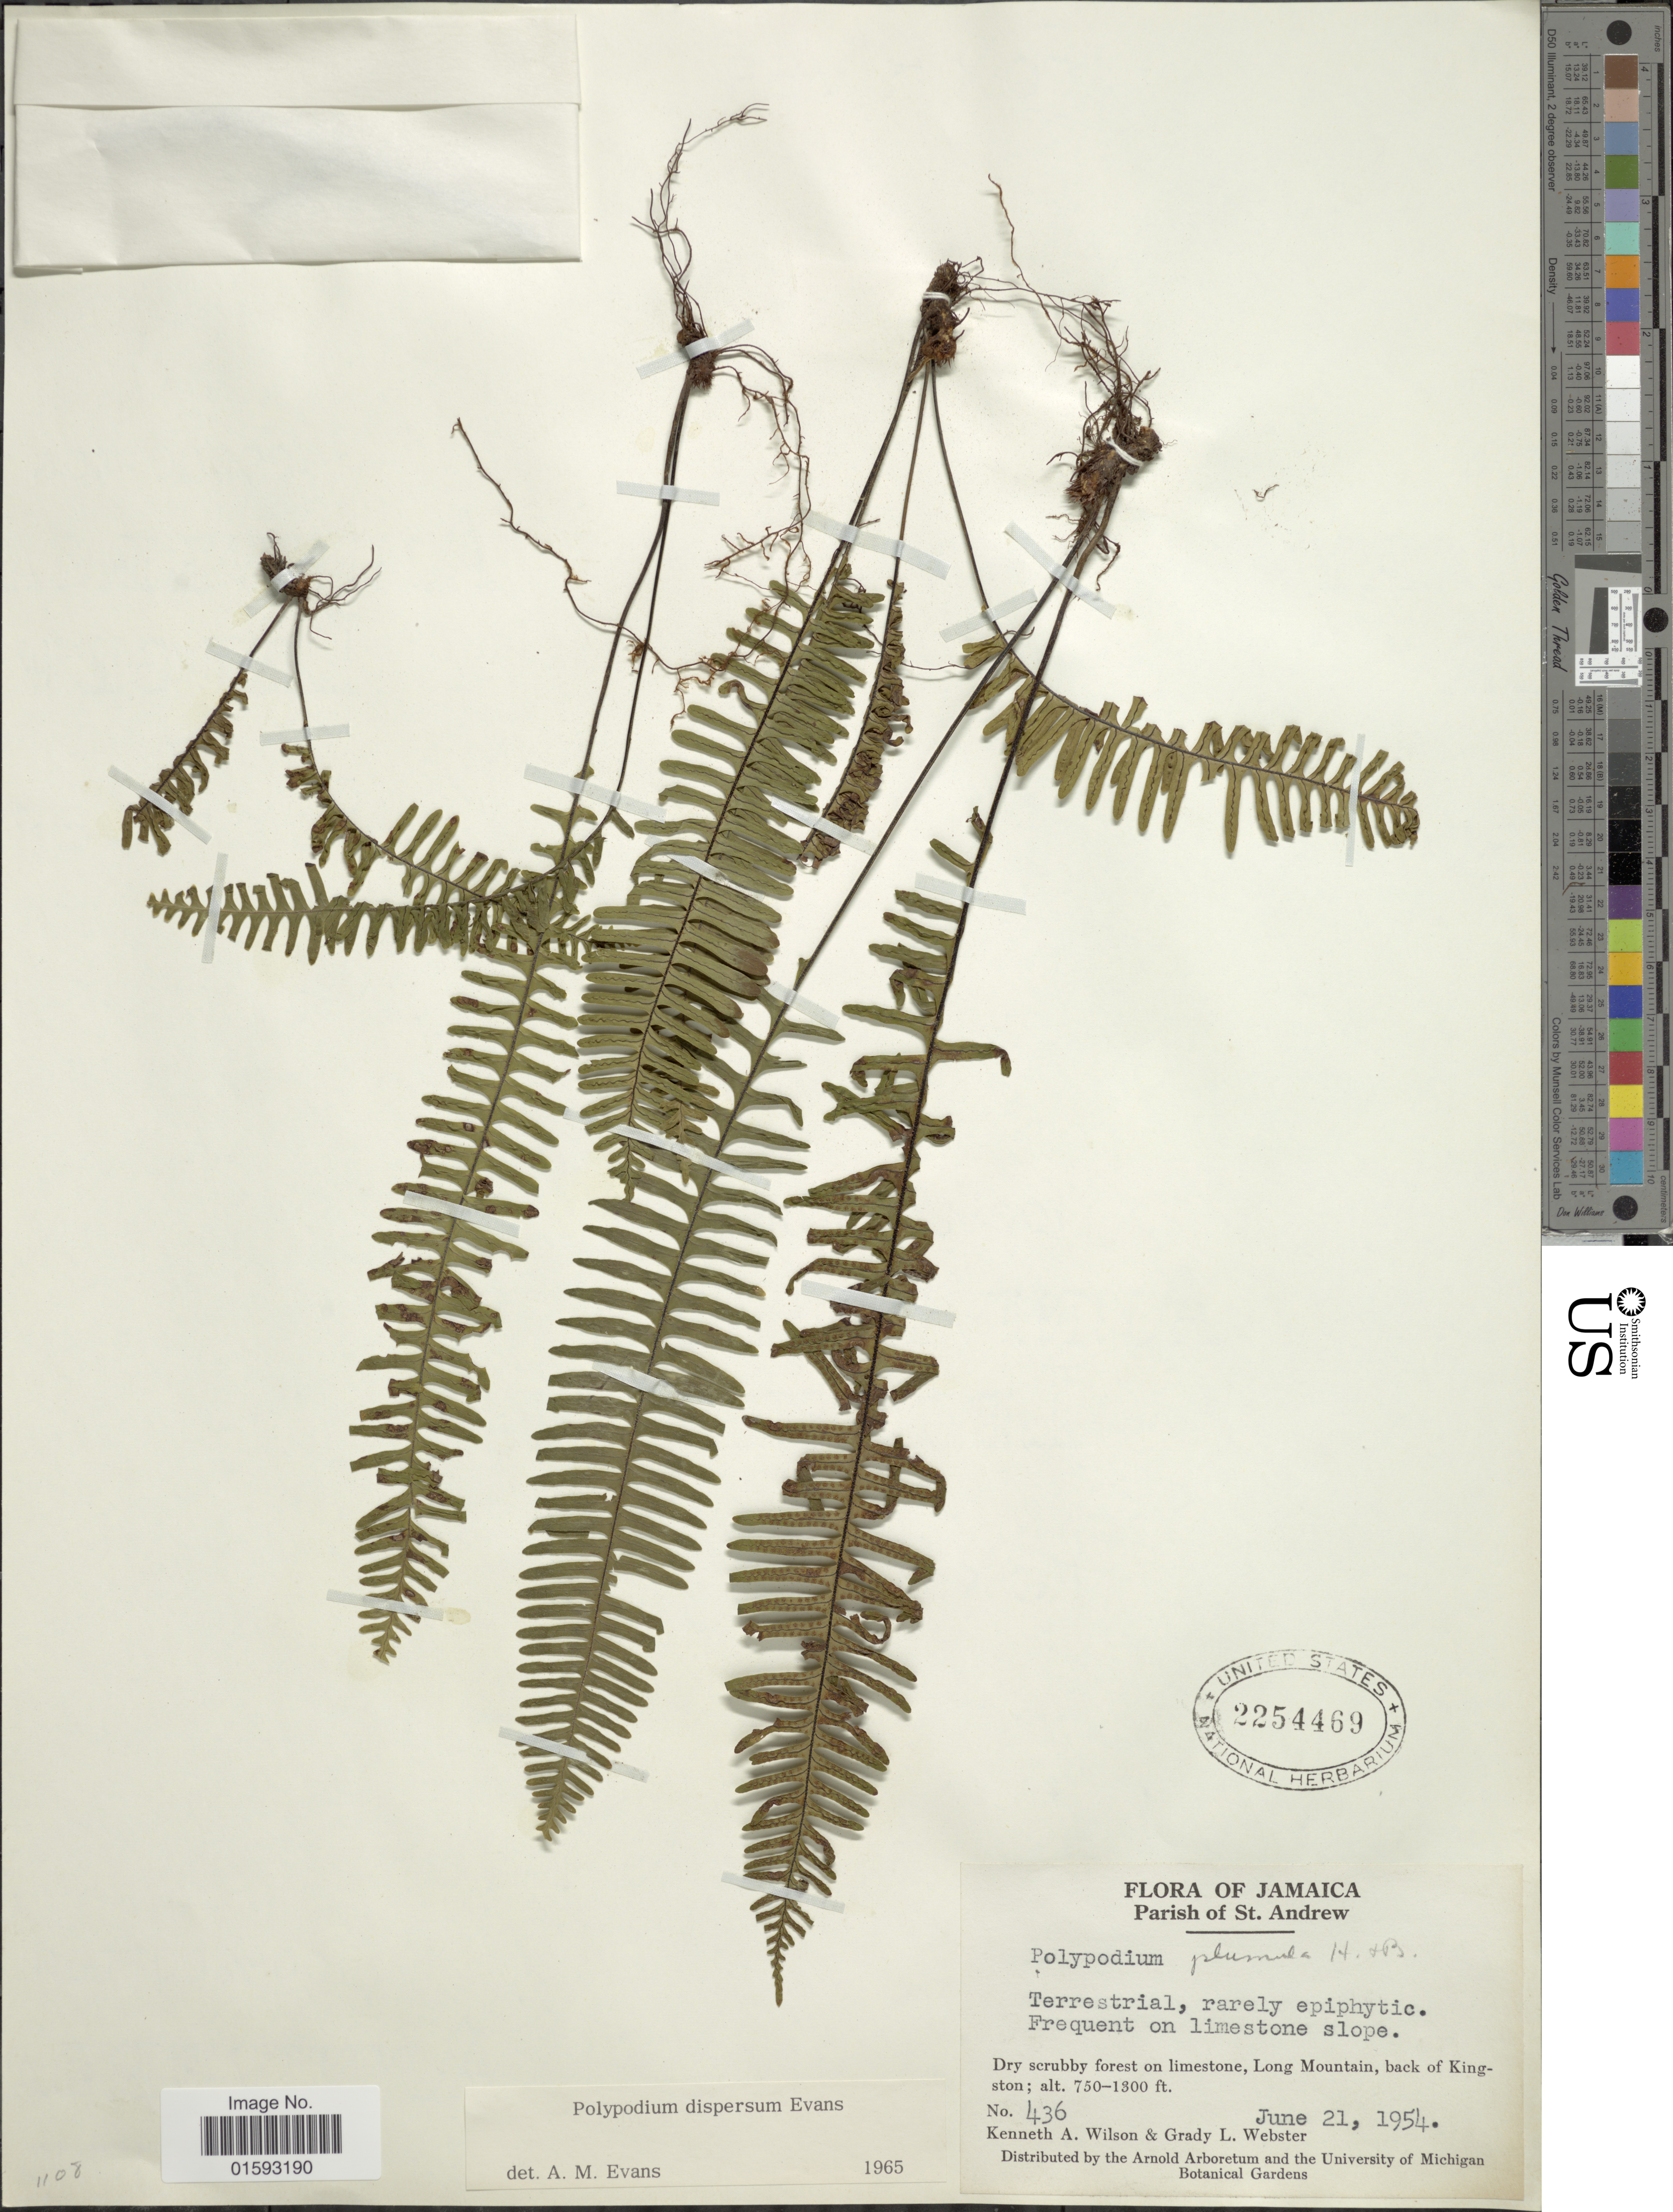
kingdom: Plantae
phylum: Tracheophyta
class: Polypodiopsida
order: Polypodiales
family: Polypodiaceae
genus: Pecluma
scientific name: Pecluma dispersa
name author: (A.M. Evans) M.G. Price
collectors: K. A. Wilson & G. L. Webster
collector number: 436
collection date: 1954-06-21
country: Jamaica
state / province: Saint Andrew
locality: Dry scrubby forest on limestone, Long Mountain, back of Kingston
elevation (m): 229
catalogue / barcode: US 2254469